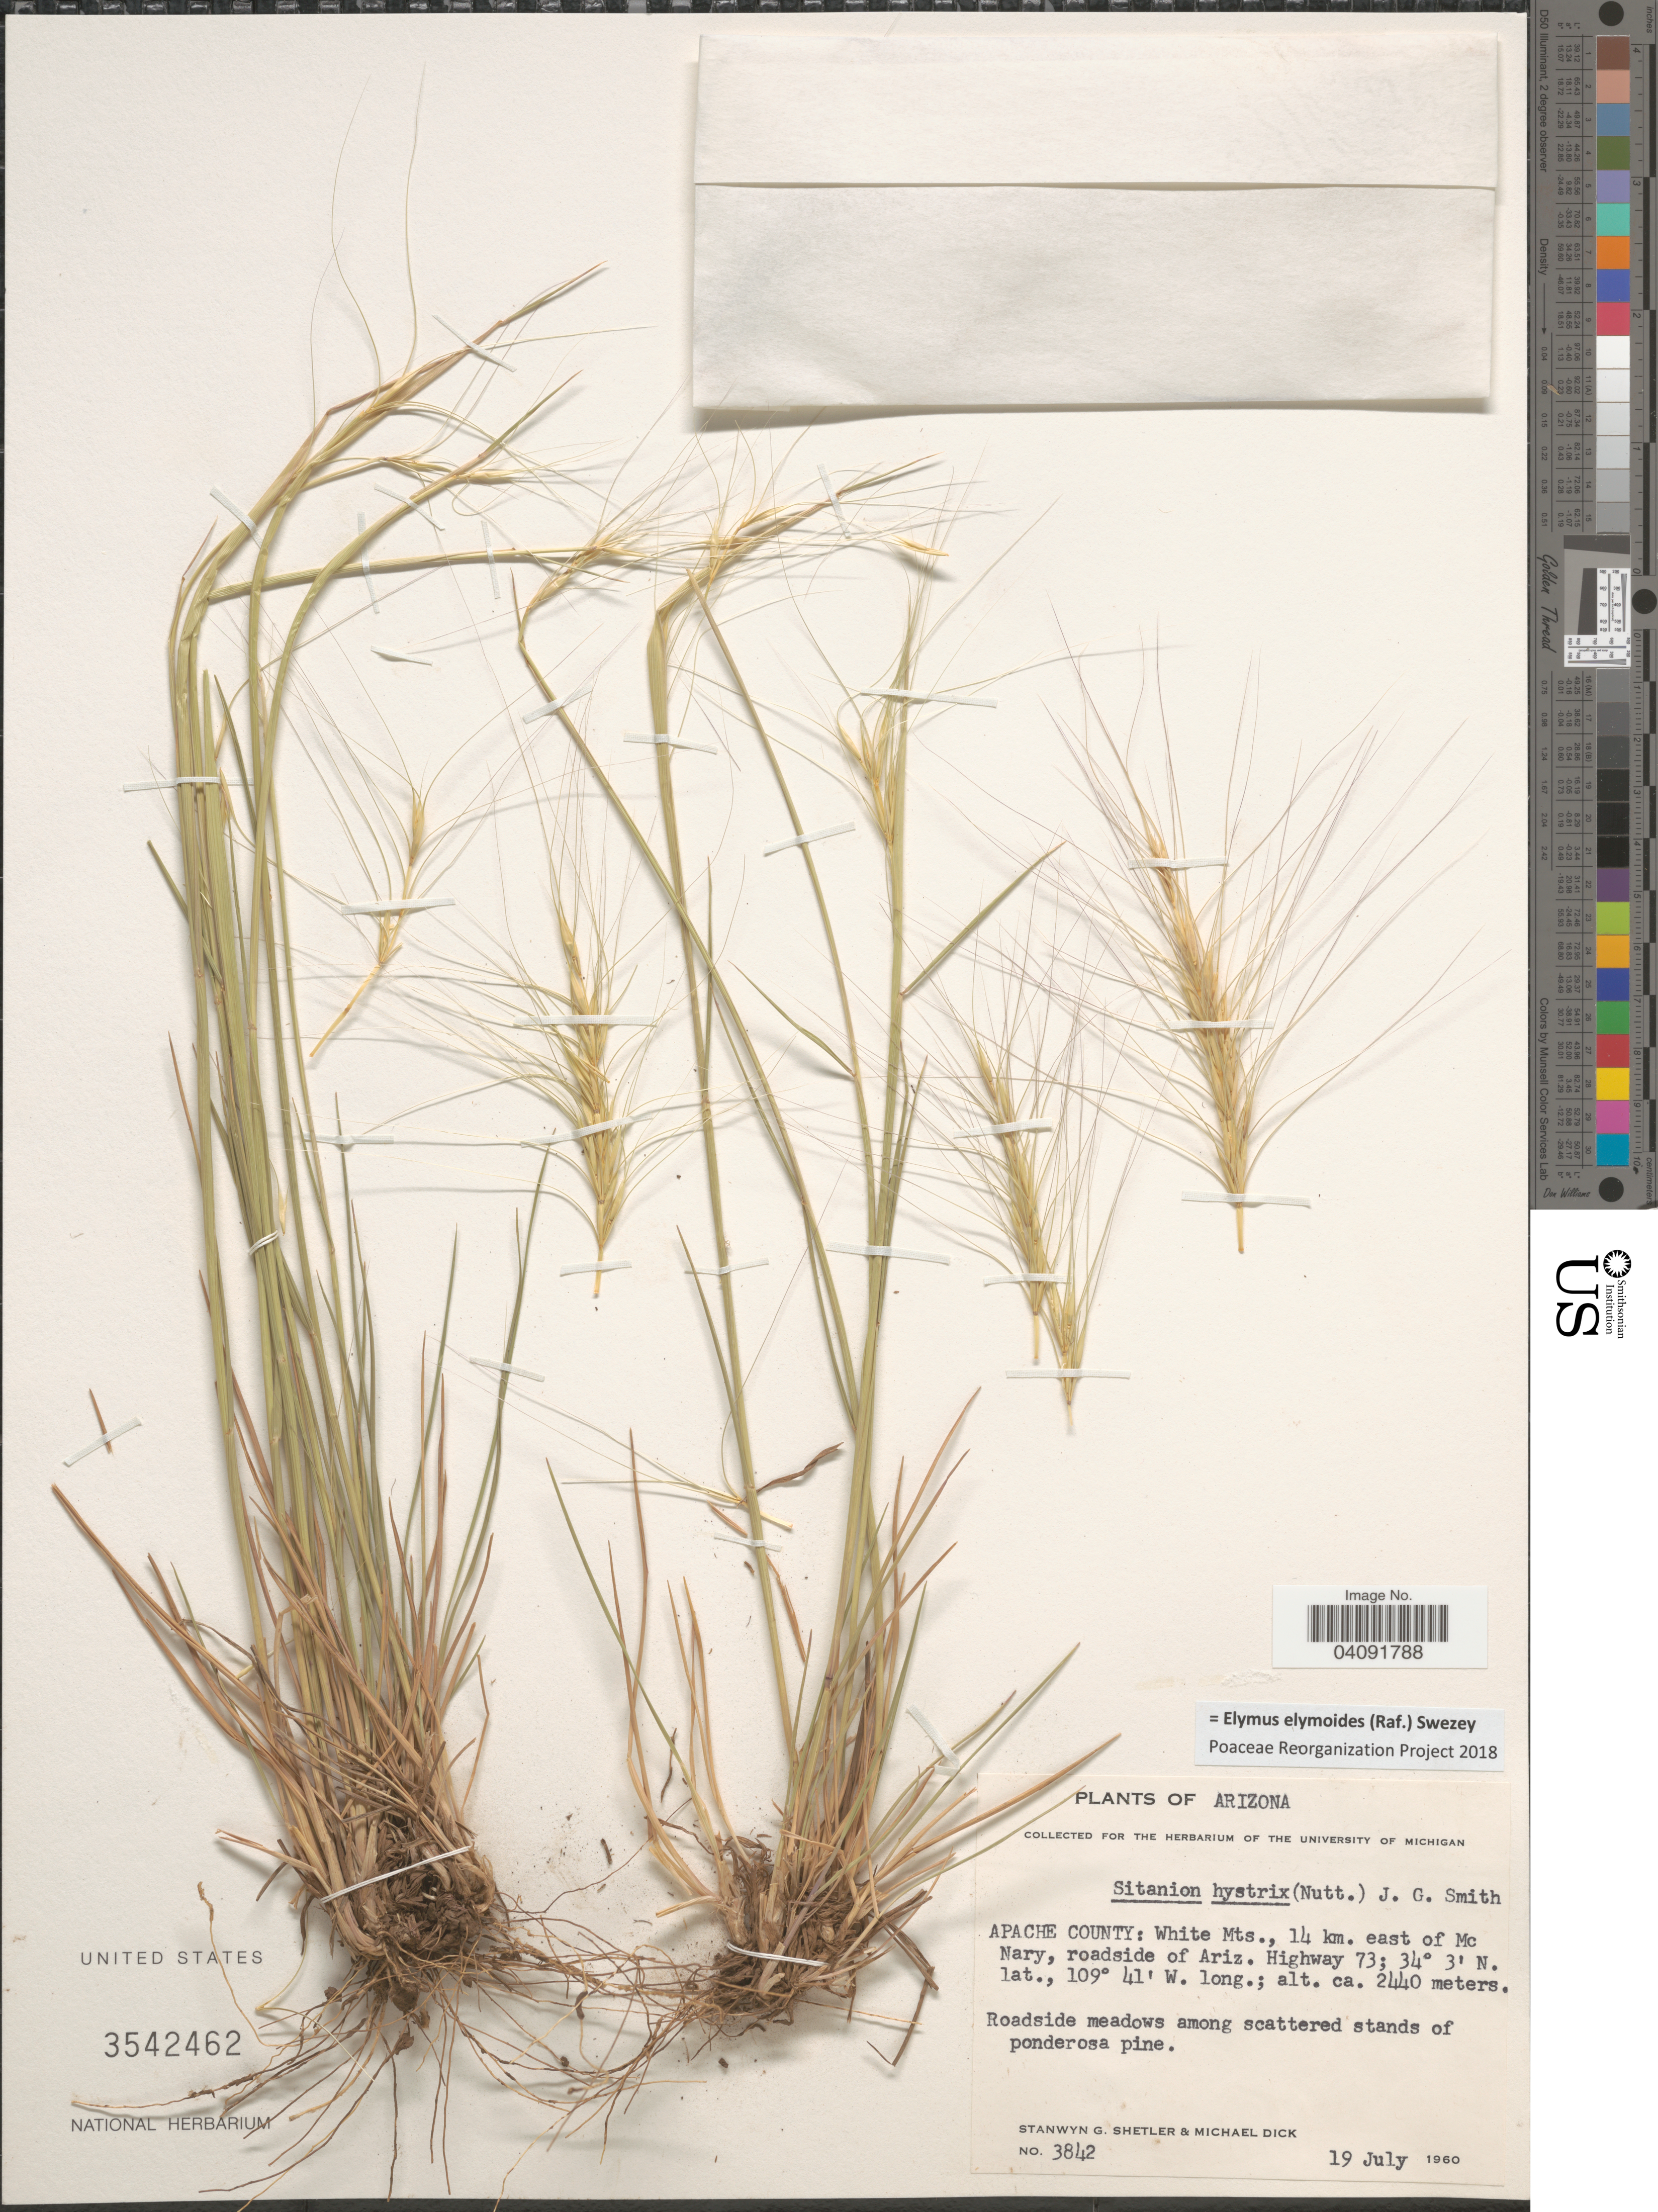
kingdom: Plantae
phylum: Tracheophyta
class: Liliopsida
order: Poales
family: Poaceae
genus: Elymus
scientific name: Elymus elymoides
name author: (Raf.) Swezey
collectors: S. Shetler & M. Dick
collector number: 3842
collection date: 1960-07-19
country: United States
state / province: Arizona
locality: Apache County: White Mts., 14 km. east of Mc Nary, roadside of Ariz. Highway 73.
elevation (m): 2440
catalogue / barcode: US 3542462